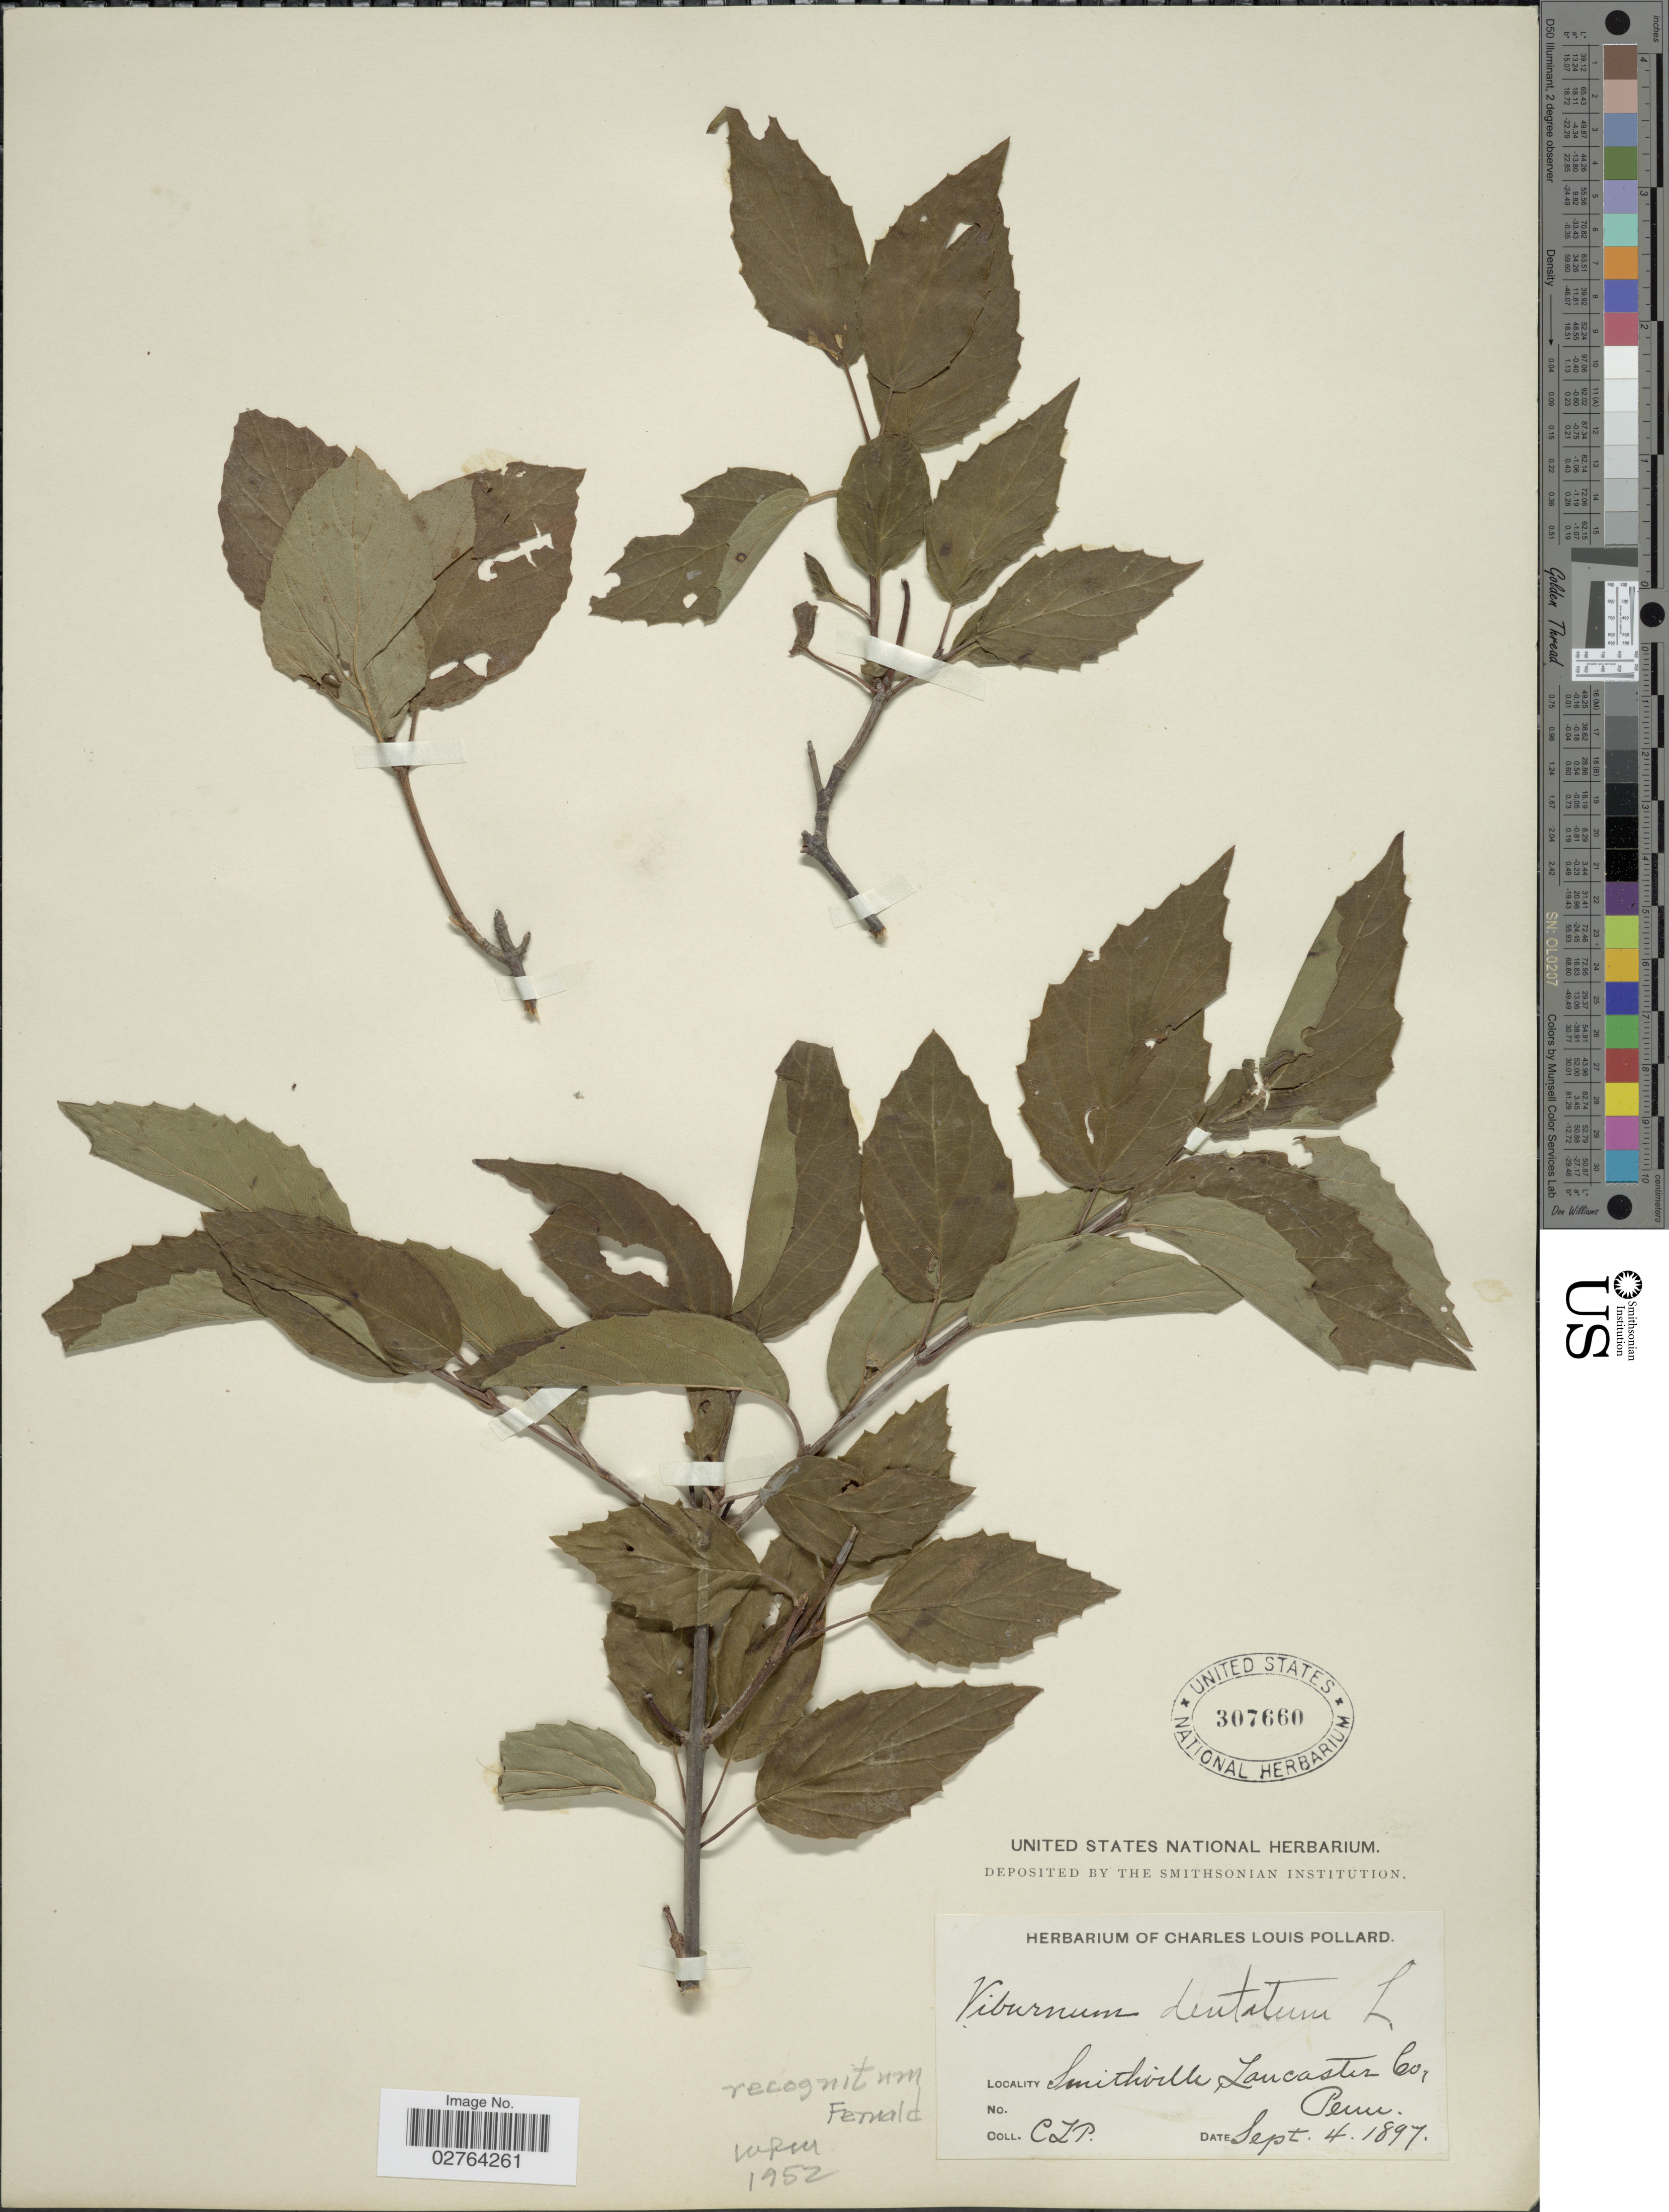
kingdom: Plantae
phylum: Tracheophyta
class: Magnoliopsida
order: Dipsacales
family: Viburnaceae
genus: Viburnum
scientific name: Viburnum recognitum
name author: Fernald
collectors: C. L. Pollard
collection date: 1897-09-04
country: United States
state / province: Pennsylvania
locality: Smithville, Lancaster Co., Penn.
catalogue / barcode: US 307660